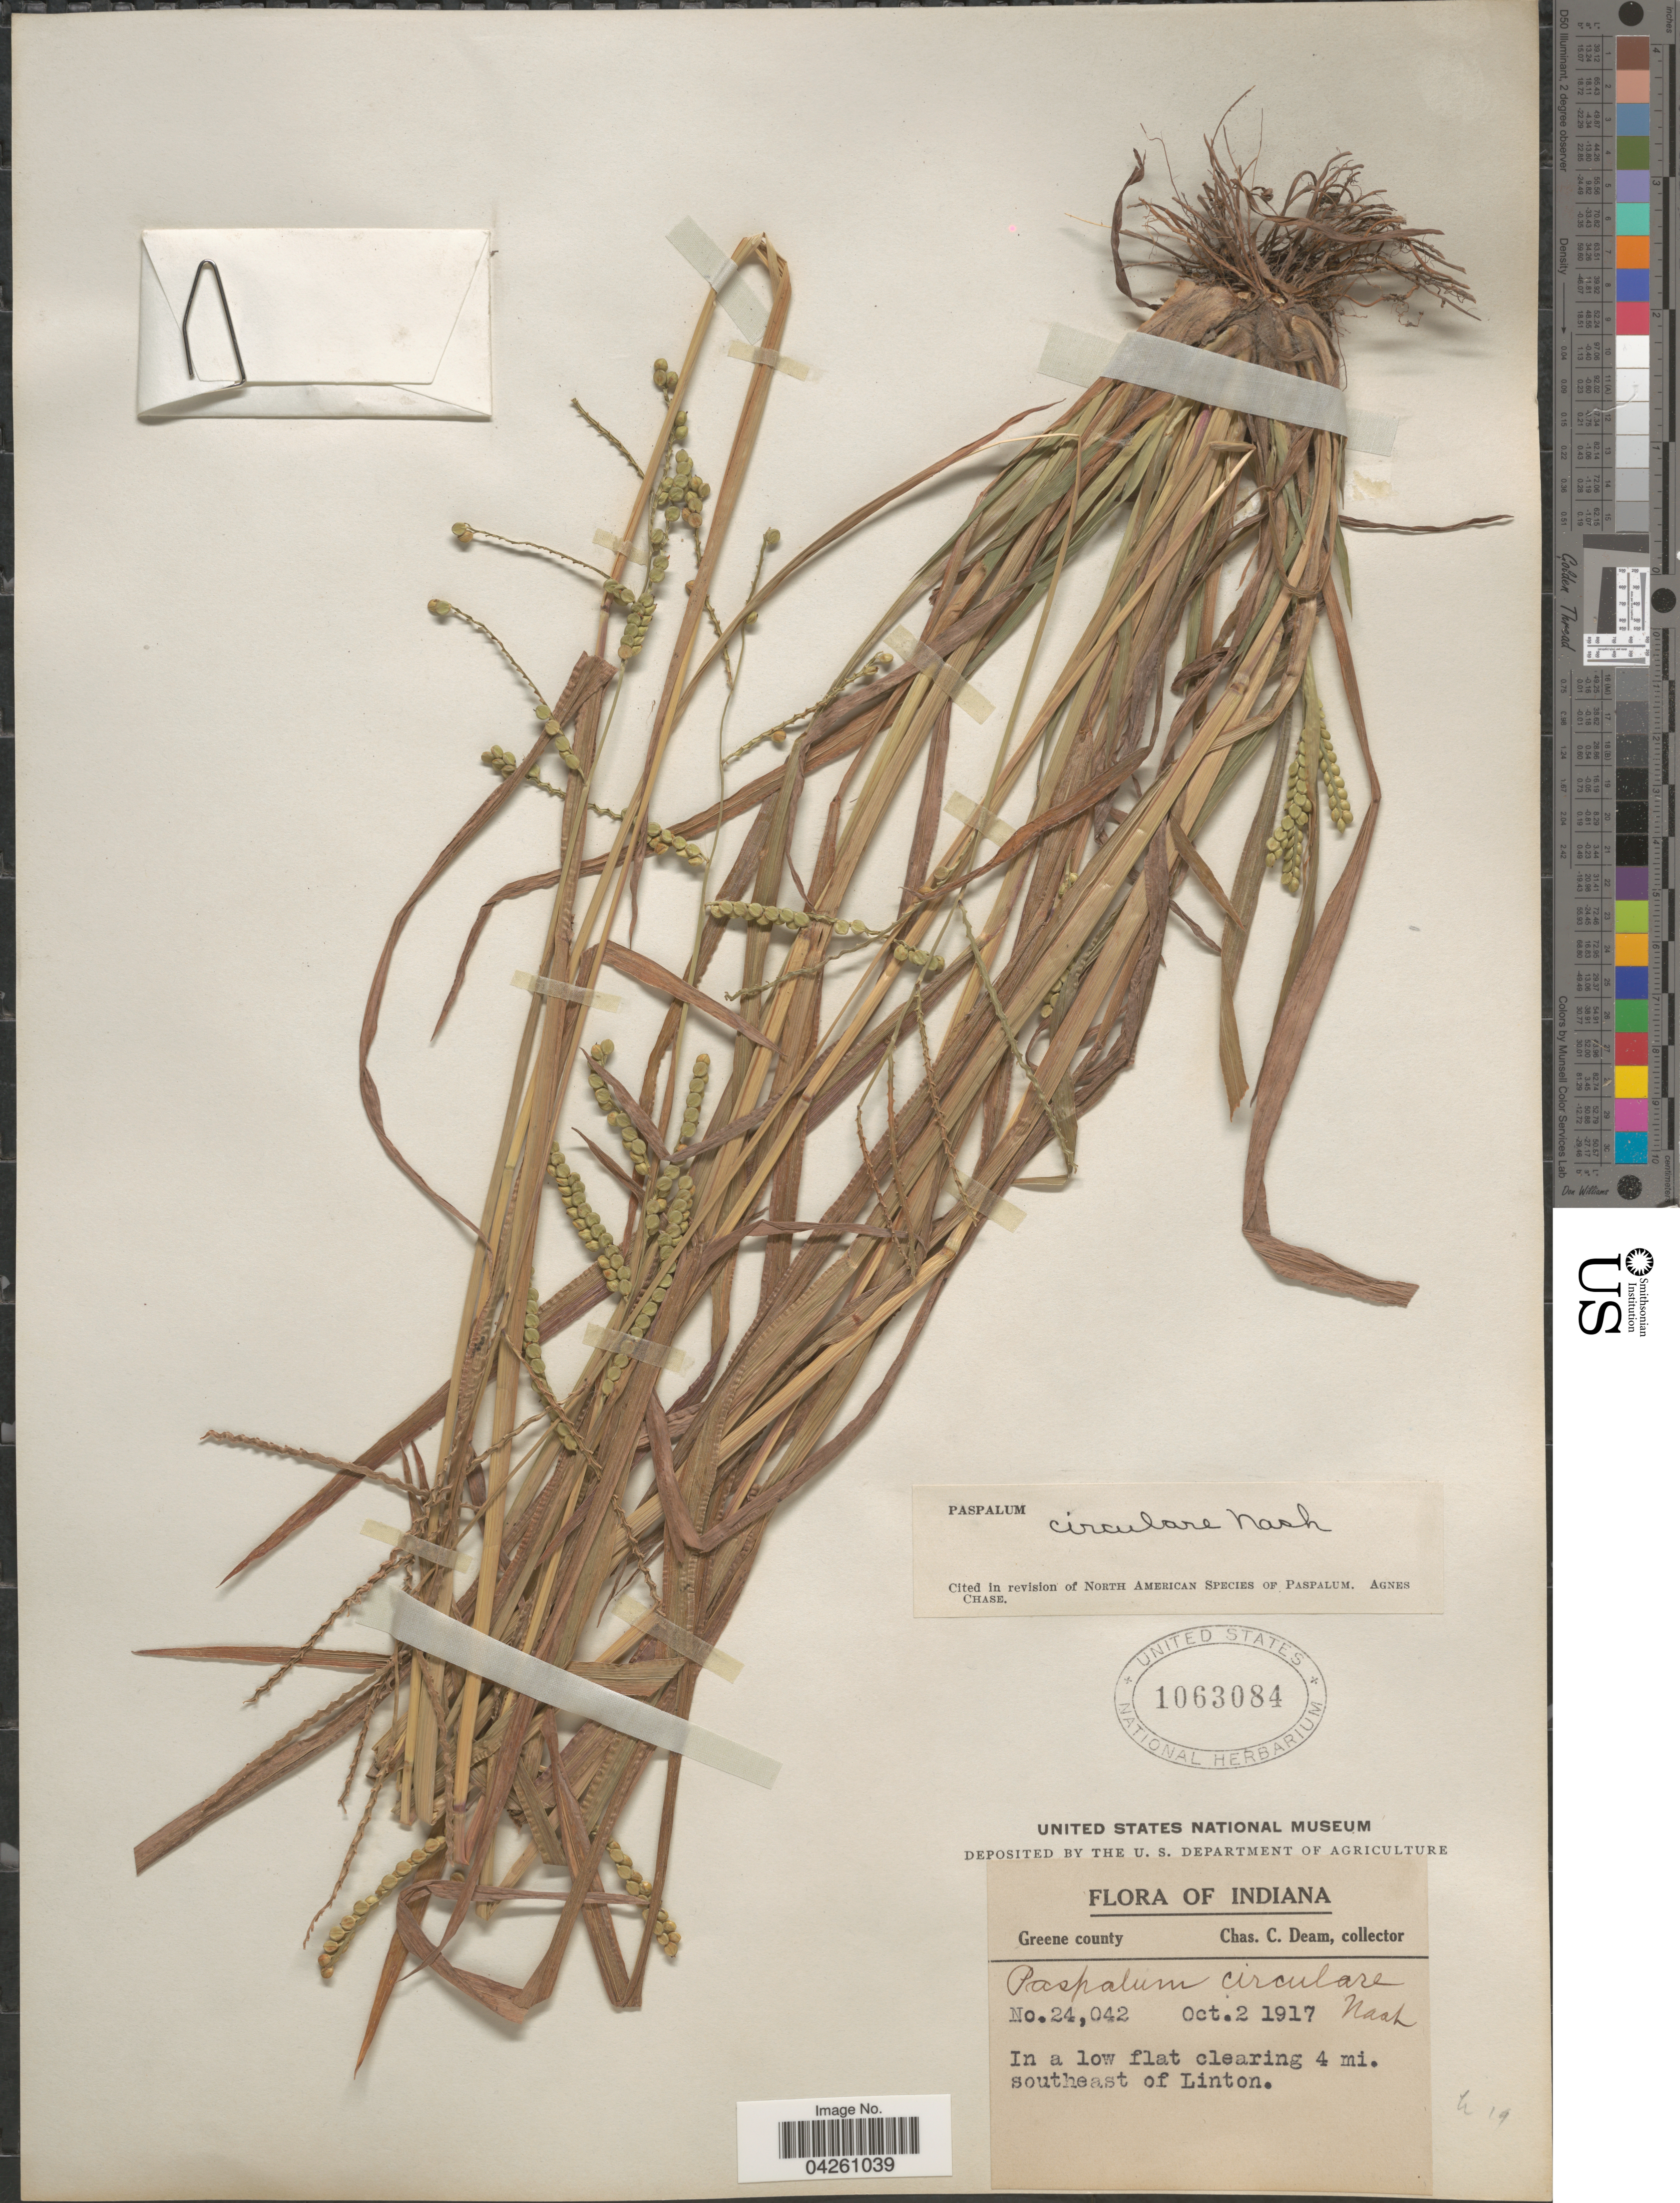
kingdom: Plantae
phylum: Tracheophyta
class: Liliopsida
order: Poales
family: Poaceae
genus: Paspalum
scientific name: Paspalum circulare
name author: Nash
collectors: C. C. Deam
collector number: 24042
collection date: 1917-10-02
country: United States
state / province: Indiana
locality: Greene county. In a low flat clearing 4 mi. southeast of Linton.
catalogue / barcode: US 1063084